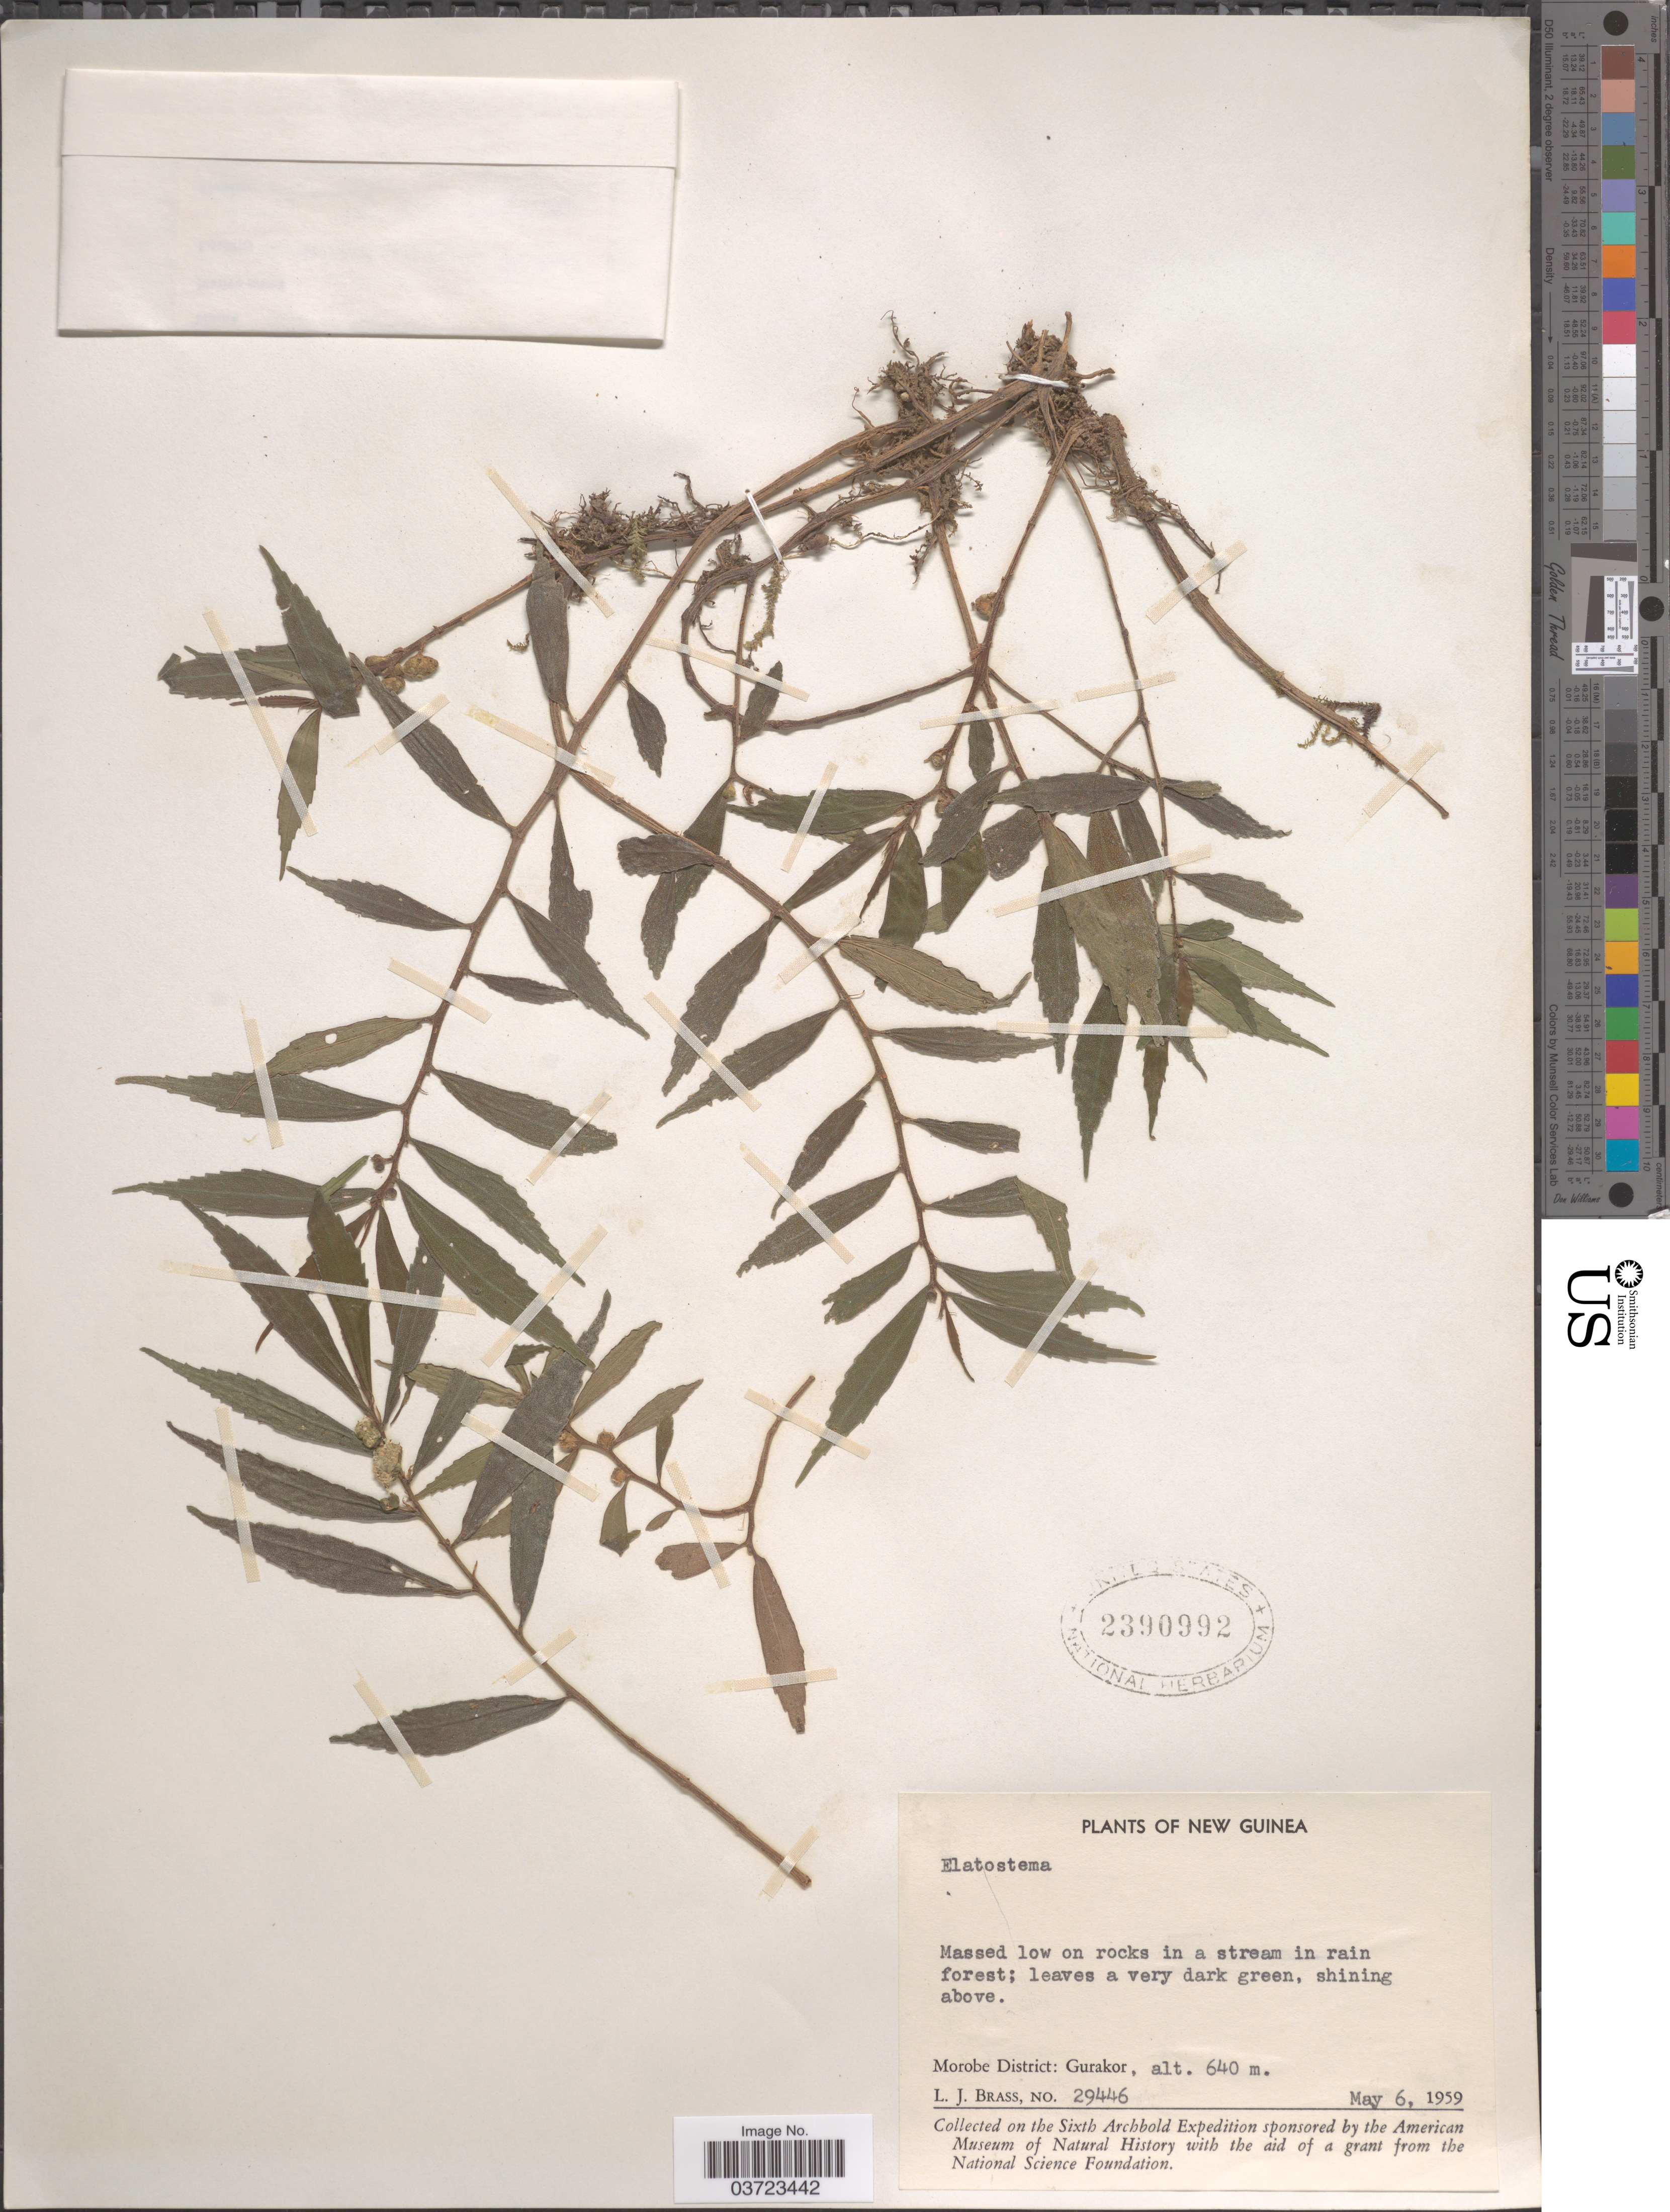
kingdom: Plantae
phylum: Tracheophyta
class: Magnoliopsida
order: Rosales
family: Urticaceae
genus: Elatostema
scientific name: Elatostema sp.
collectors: L. J. Brass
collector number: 29446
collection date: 1959-05-06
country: Papua New Guinea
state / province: Morobe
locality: New Guinea. Morobe District: Gurakor.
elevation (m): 640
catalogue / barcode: US 2390992